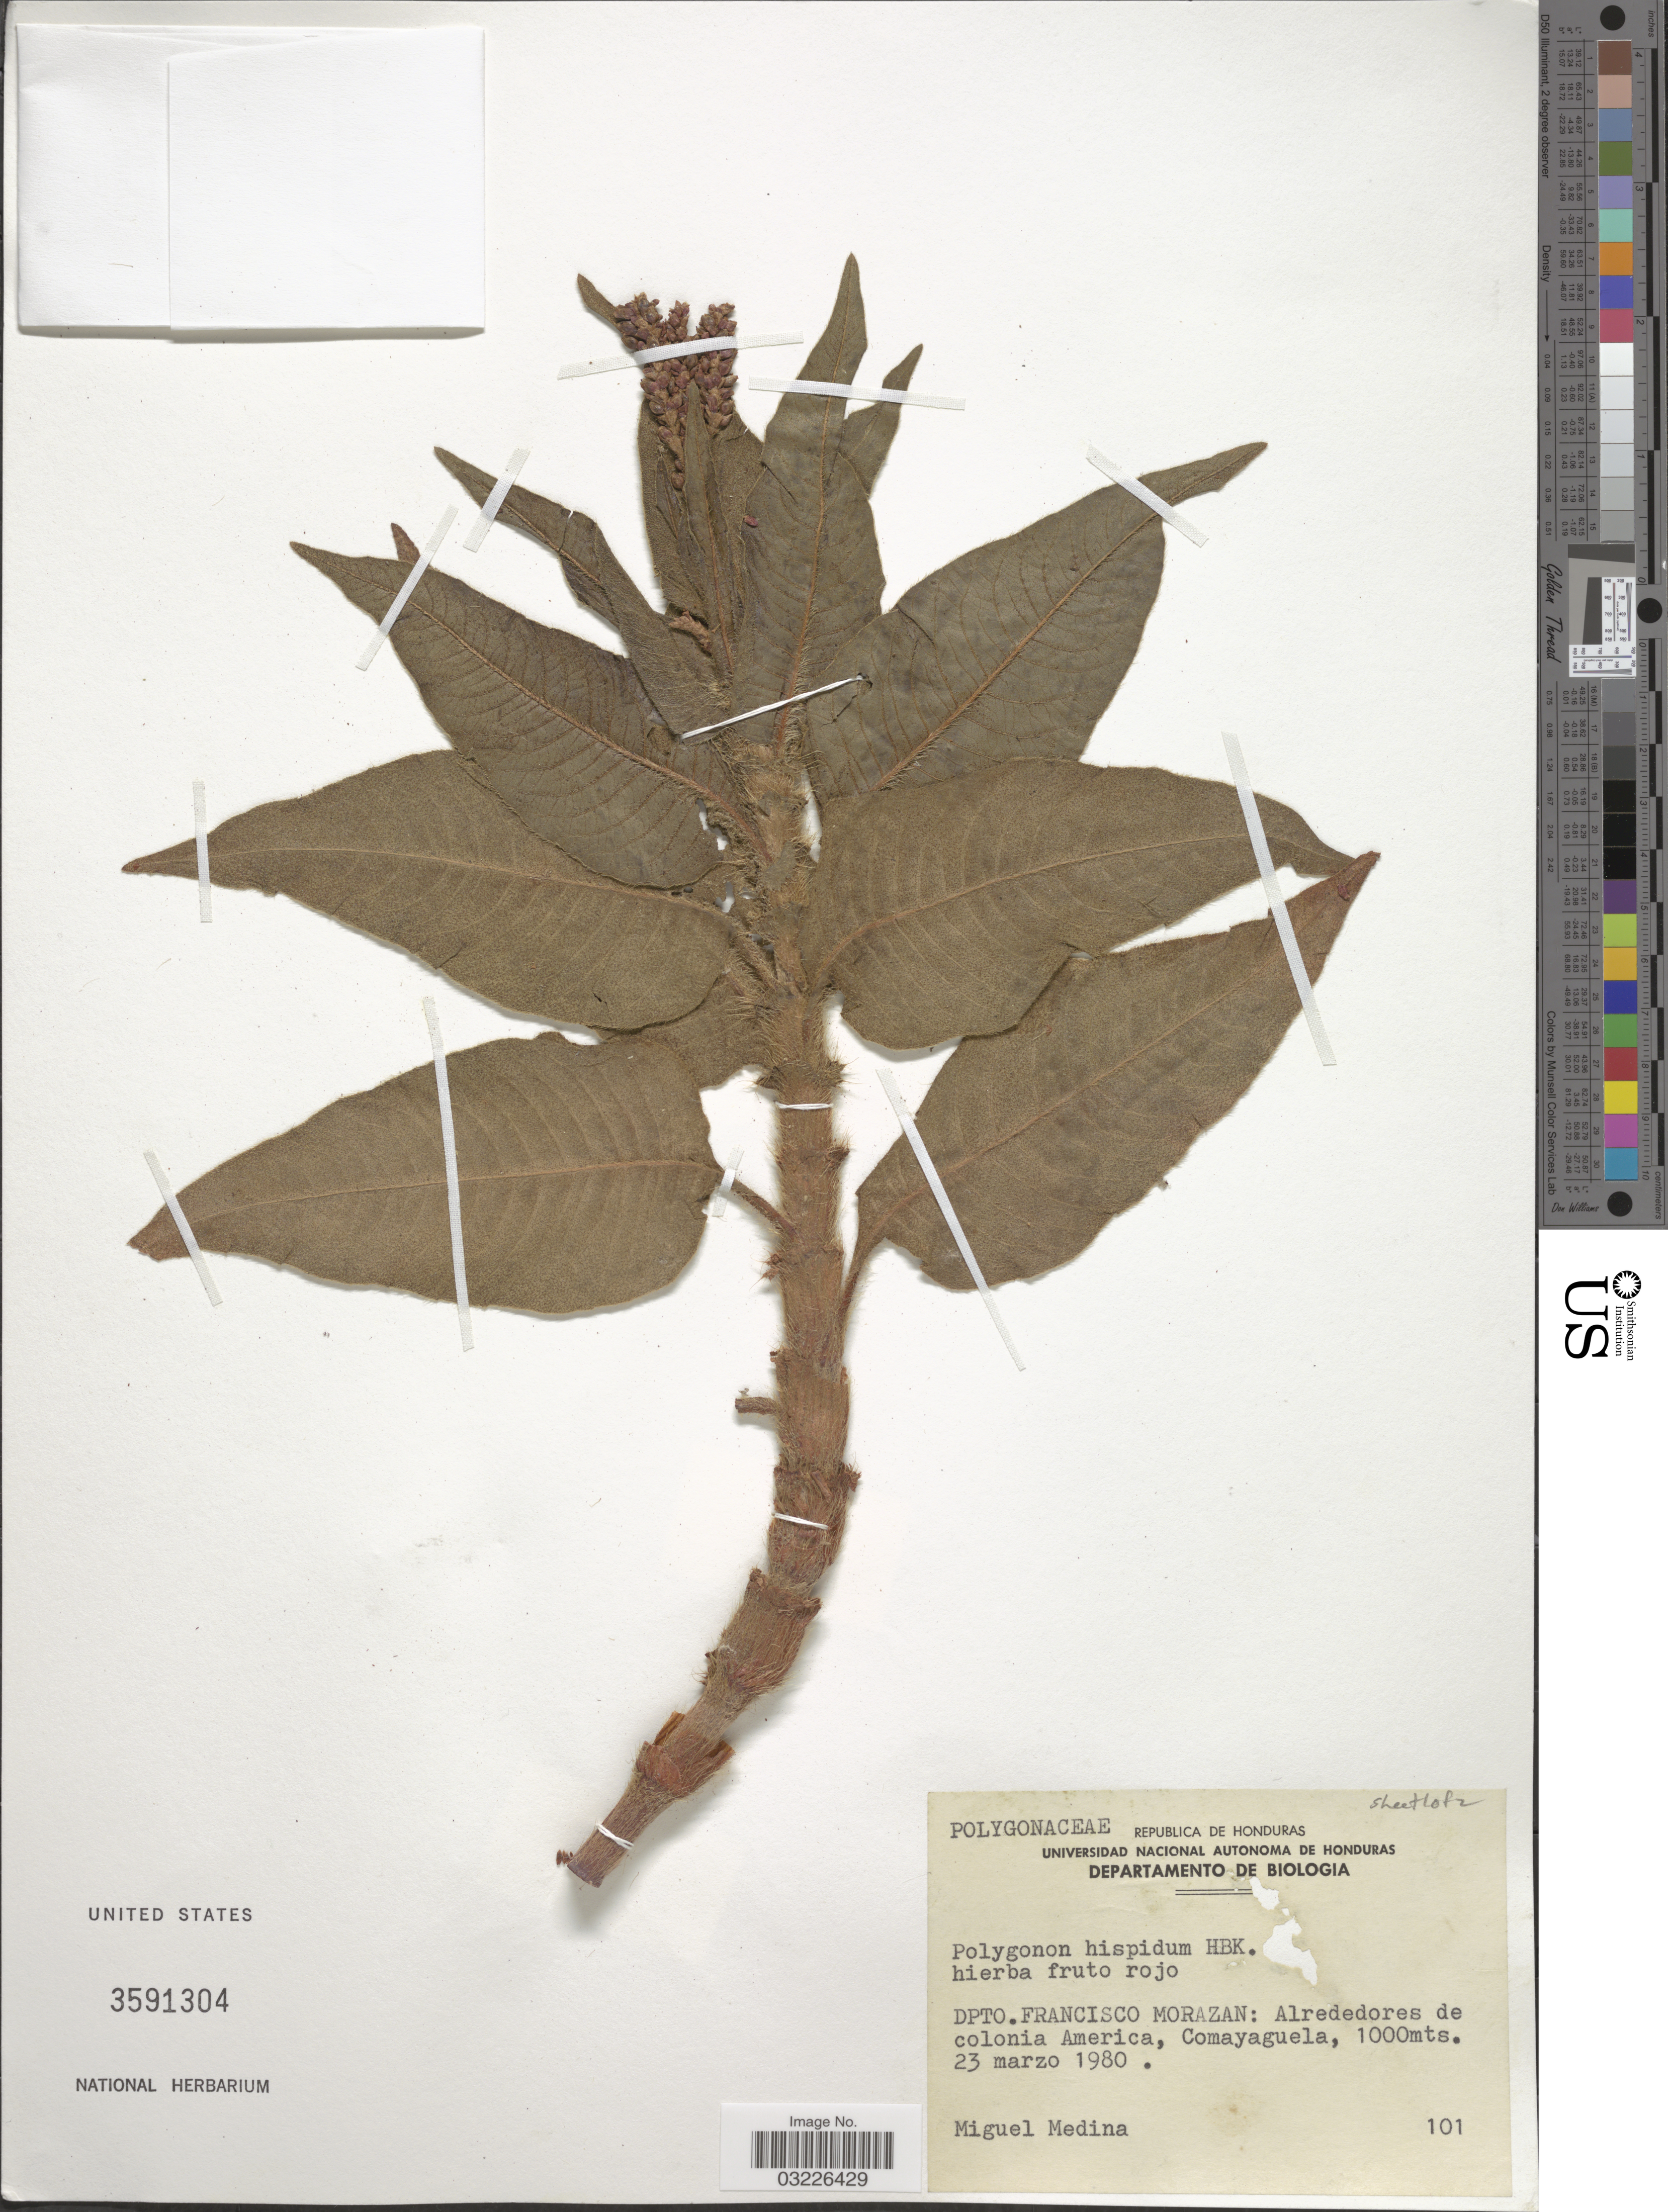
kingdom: Plantae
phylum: Tracheophyta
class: Magnoliopsida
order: Caryophyllales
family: Polygonaceae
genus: Polygonum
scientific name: Polygonum hispidum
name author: Kunth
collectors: M. Medina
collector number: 101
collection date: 1980-03-23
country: Honduras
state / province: Fco. Morazán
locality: Dpto. Francisco Morazan: Alrededores de colonia America, Comayaguela.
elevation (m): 1000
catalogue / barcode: US 3591304